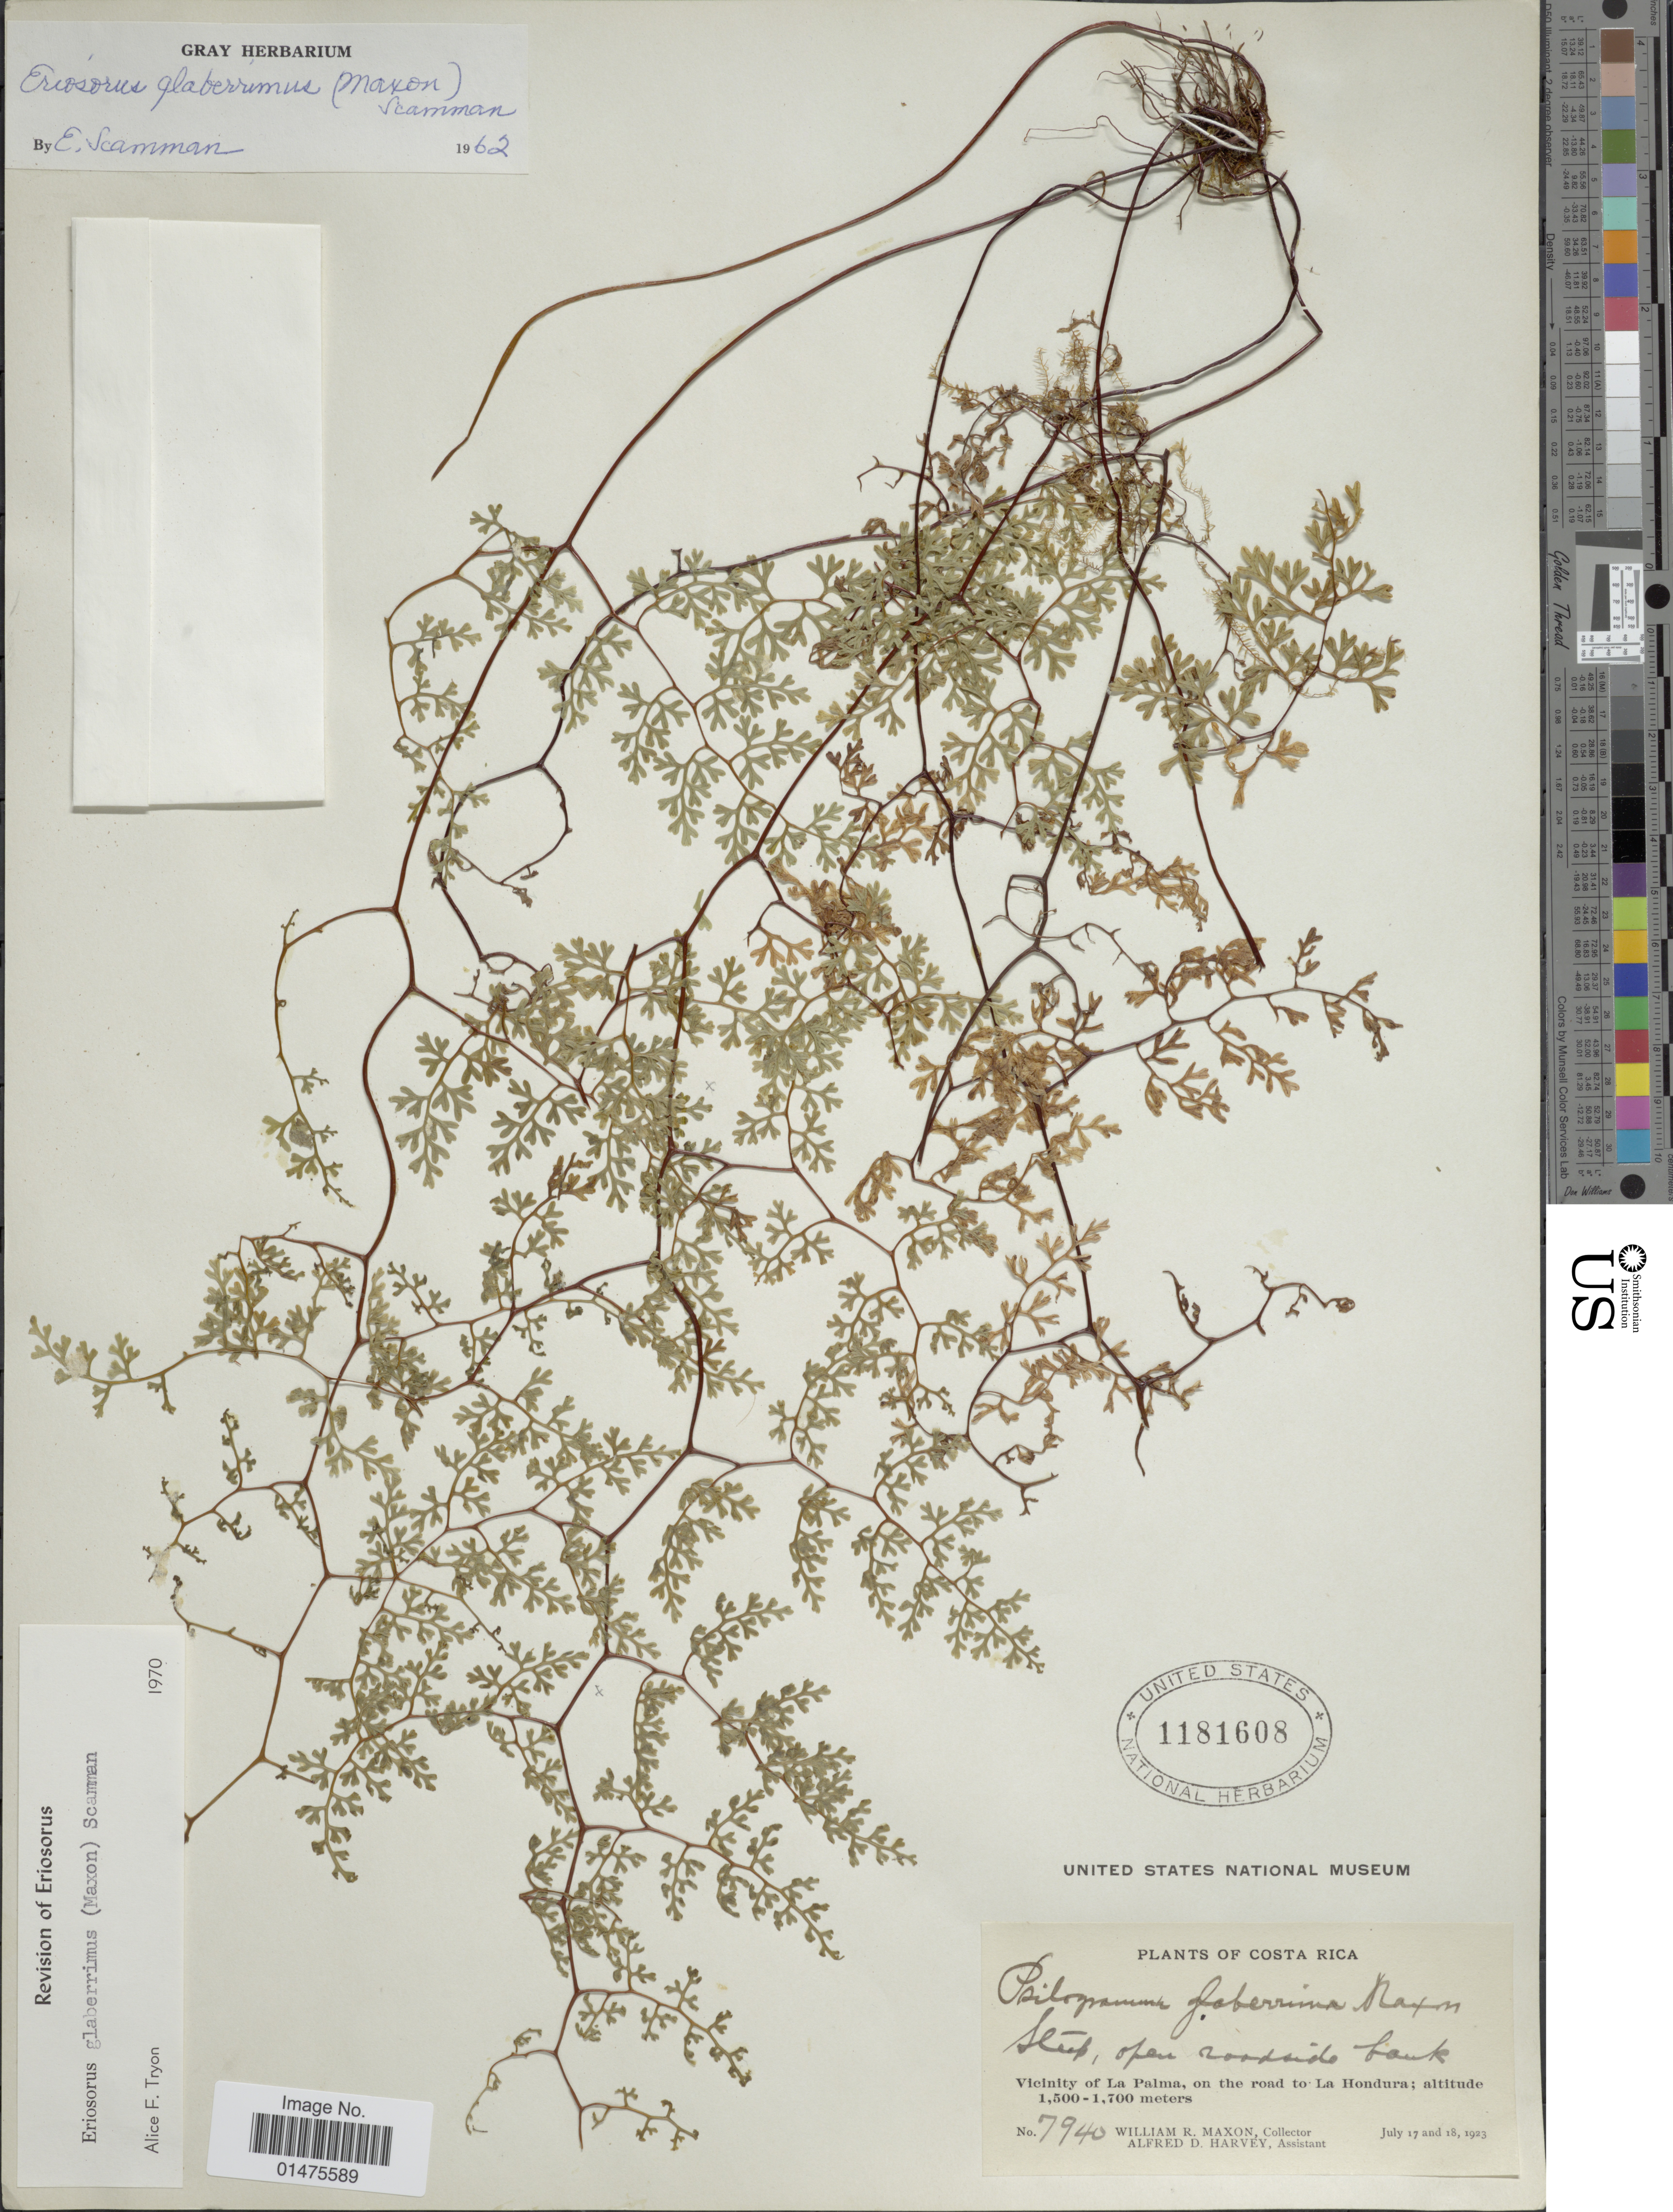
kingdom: Plantae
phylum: Tracheophyta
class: Polypodiopsida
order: Polypodiales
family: Pteridaceae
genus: Jamesonia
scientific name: Jamesonia glaberrima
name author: (Maxon) Christenh.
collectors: W. R. Maxon & A. D. Harvey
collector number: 7940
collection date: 1923-07-17/1923-07-18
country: Costa Rica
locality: Vicinity of La Palma, on the road to La Hondura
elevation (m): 1500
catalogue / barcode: US 1181608